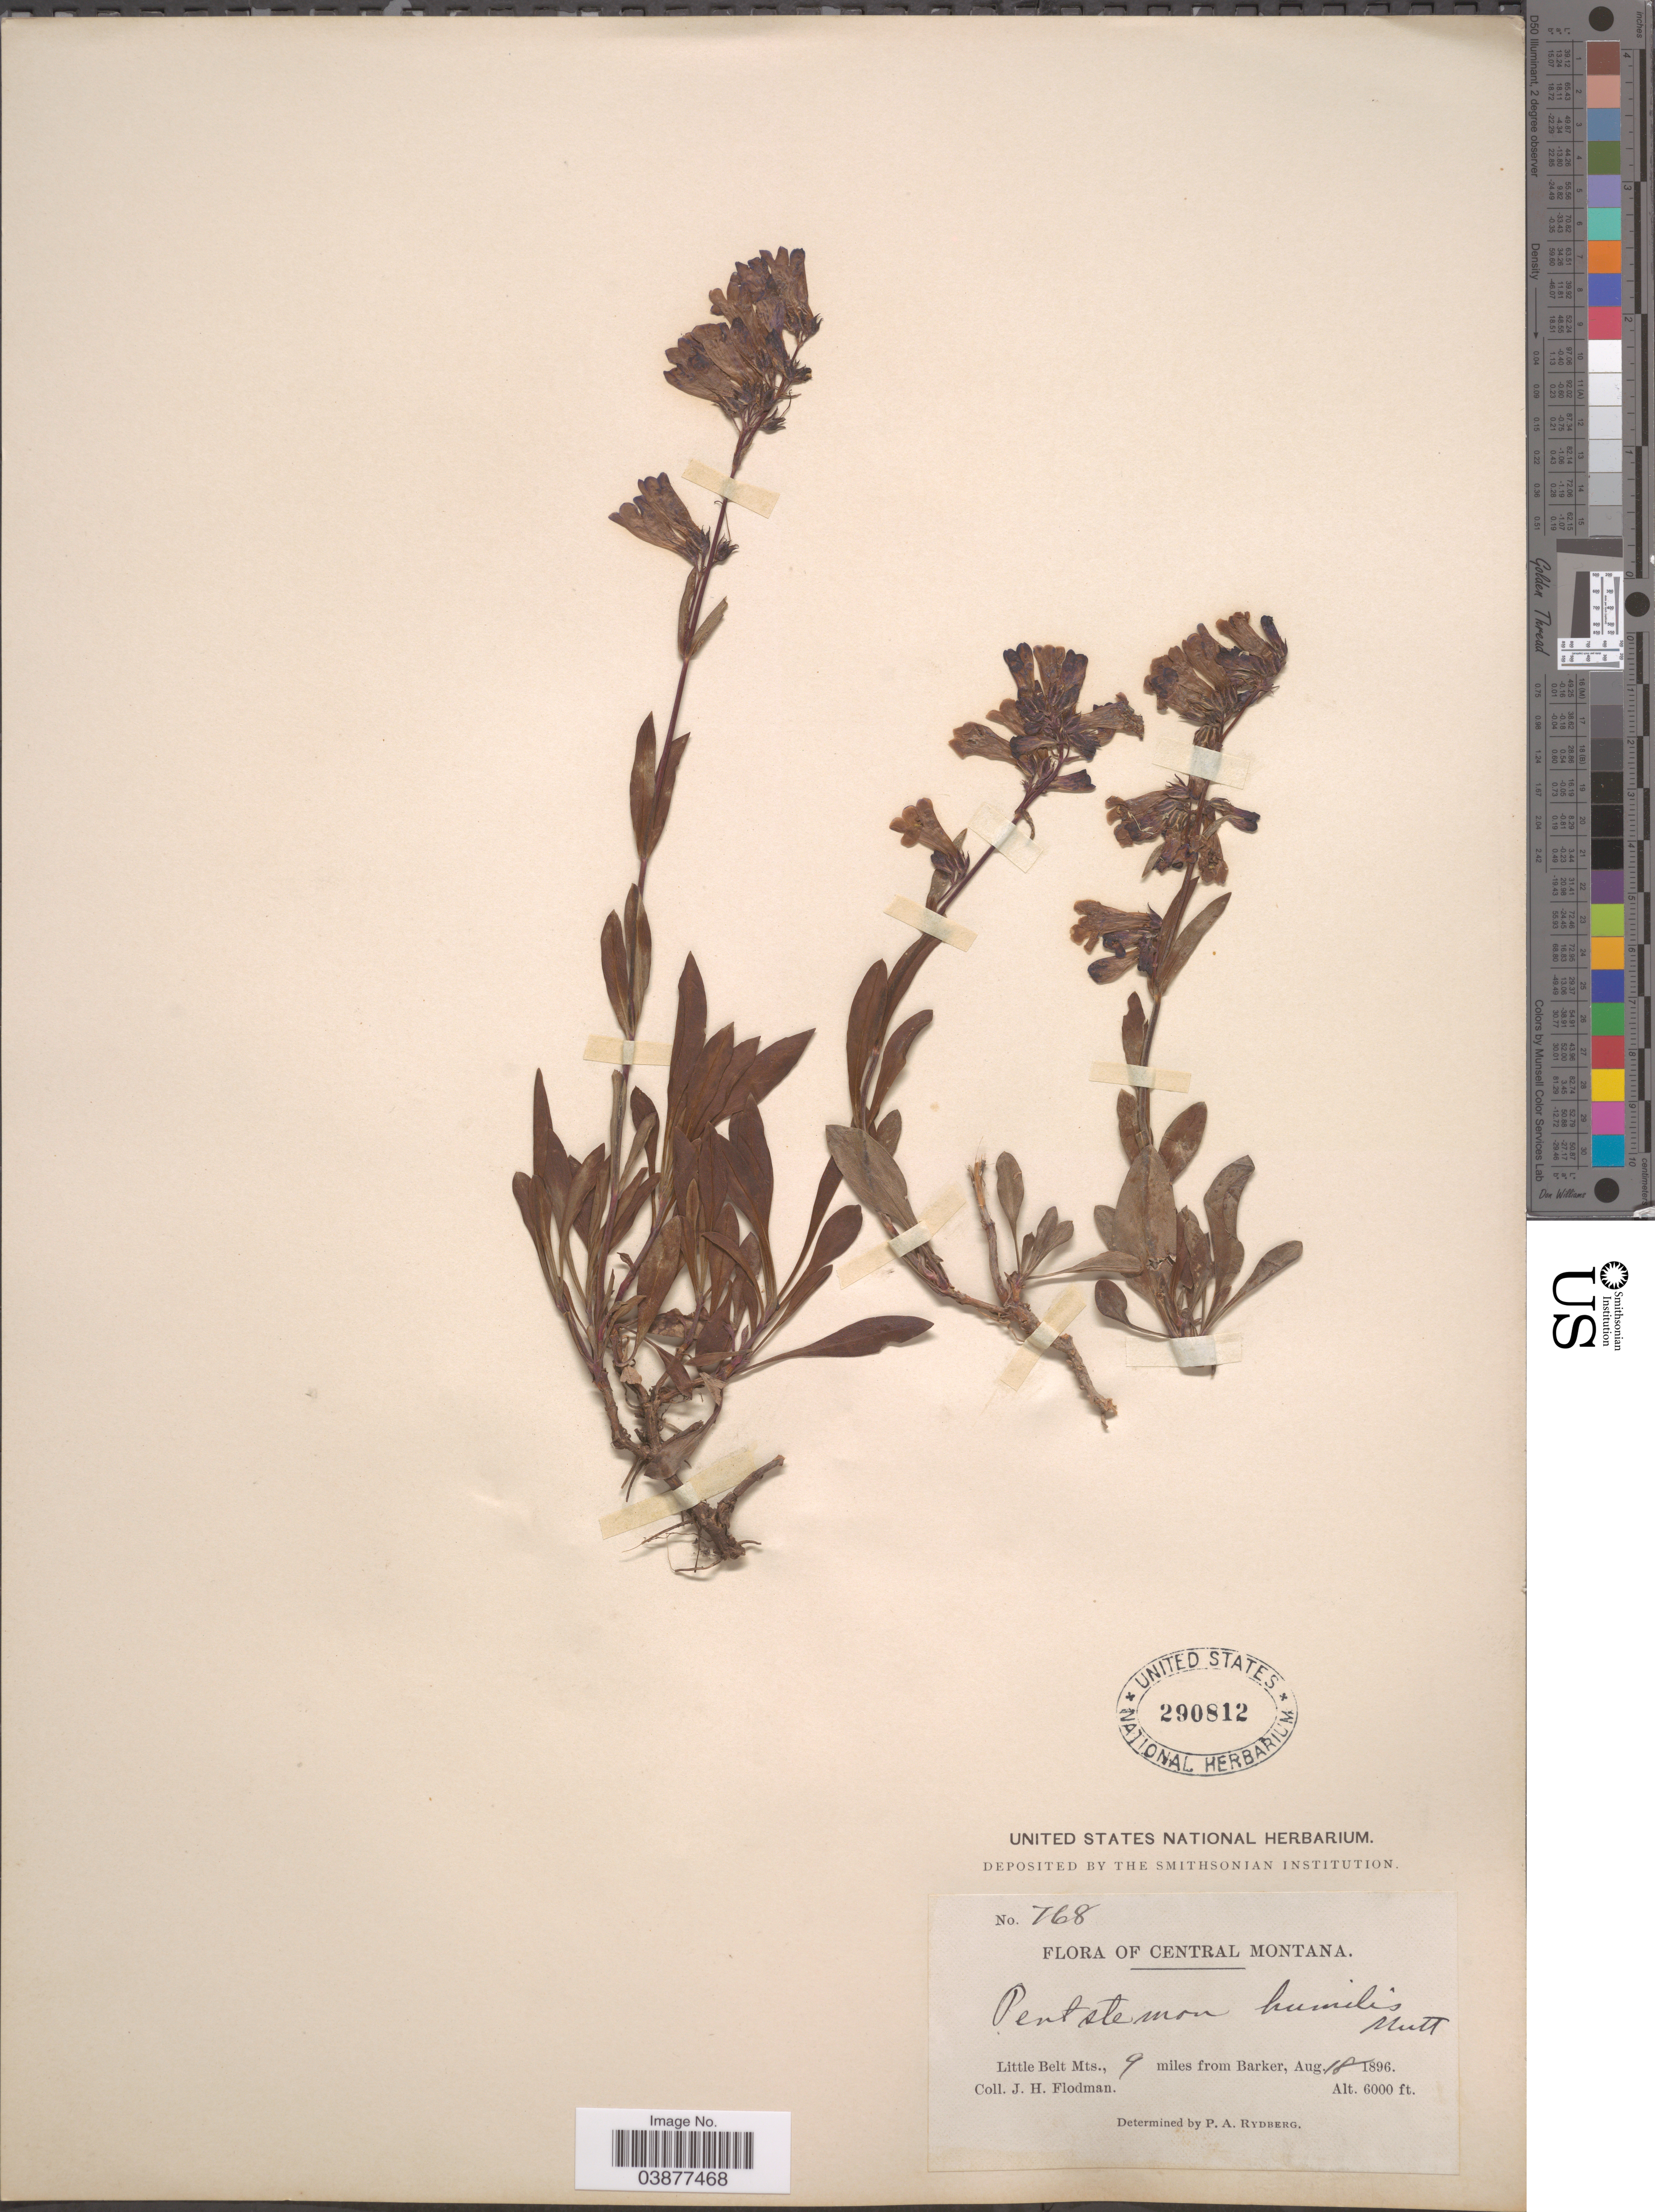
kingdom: Plantae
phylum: Tracheophyta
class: Magnoliopsida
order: Lamiales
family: Plantaginaceae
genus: Penstemon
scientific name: Penstemon pseudoprocerus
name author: Rydb.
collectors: J. Flodman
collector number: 768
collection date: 1896-08-18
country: United States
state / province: Montana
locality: Central Montana. Little Belt Mts., 9 miles from Barker.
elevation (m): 1829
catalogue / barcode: US 290812